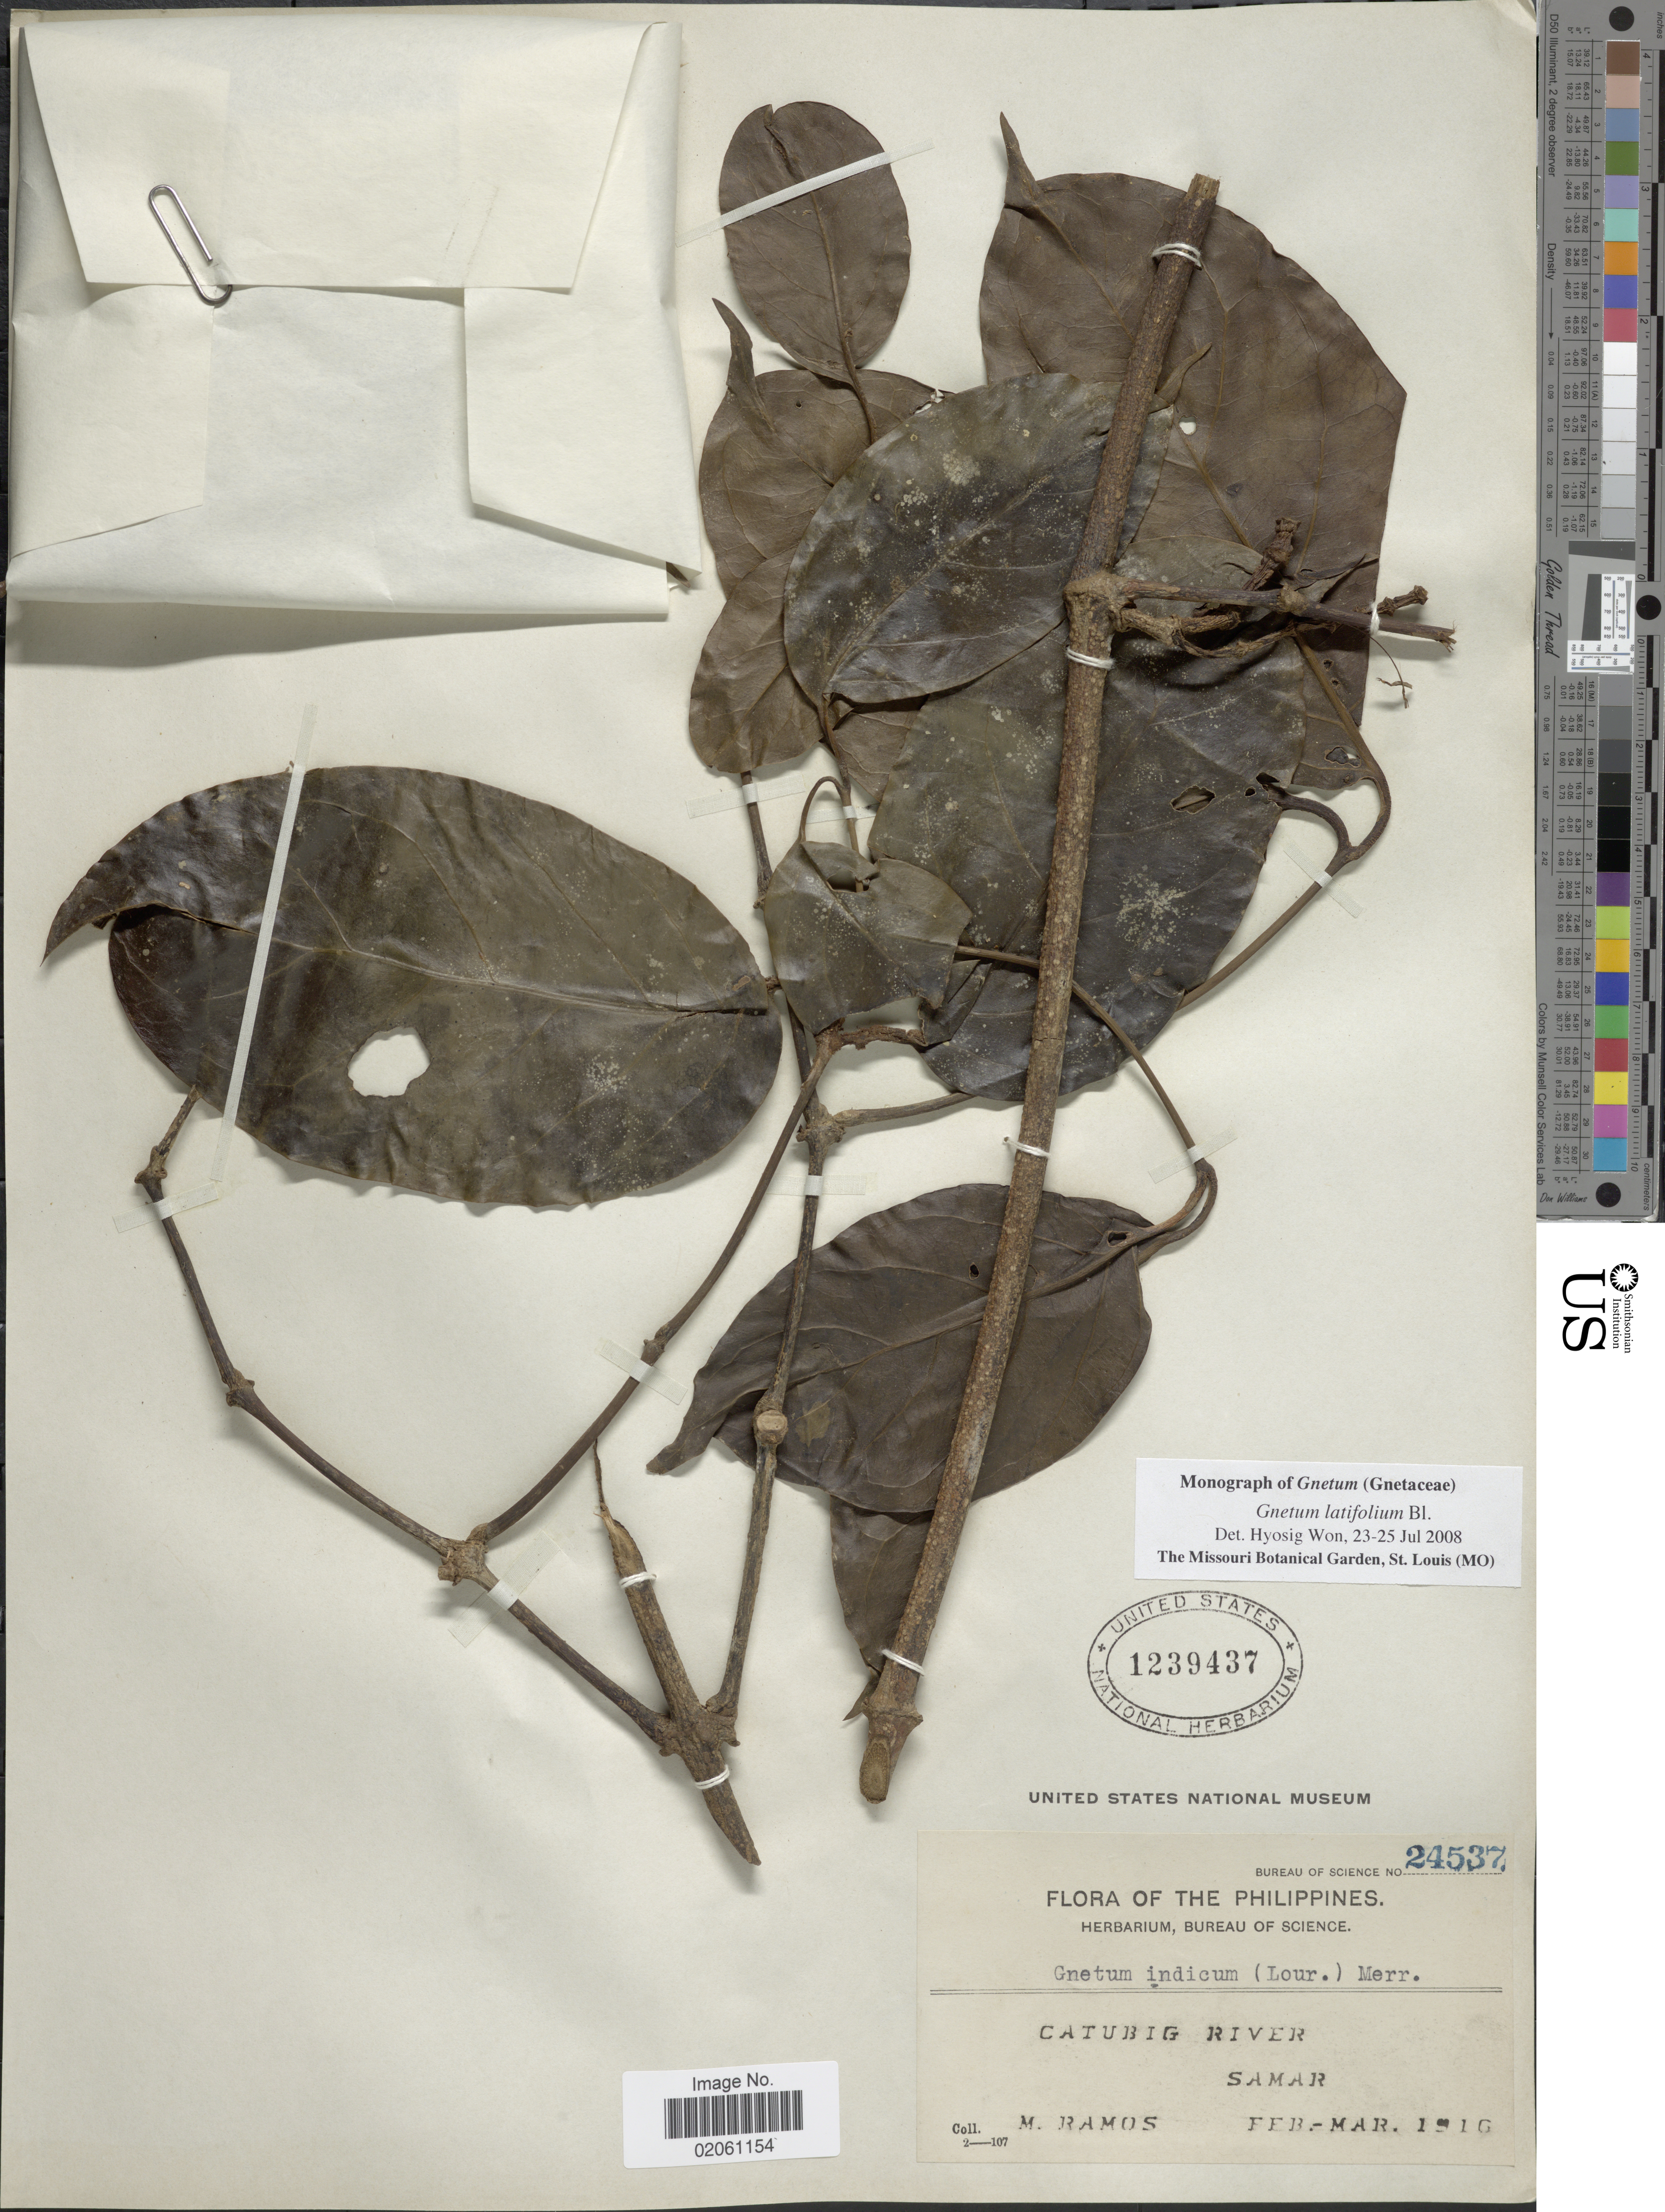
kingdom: Plantae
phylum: Tracheophyta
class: Gnetopsida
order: Gnetales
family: Gnetaceae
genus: Gnetum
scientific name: Gnetum indicum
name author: (Lour.) Merr.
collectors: M. Ramos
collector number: Bureau of Science 24537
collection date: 1916-02/1916-03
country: Philippines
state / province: Eastern Visayas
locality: Catubig River. Samar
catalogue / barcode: US 1239437